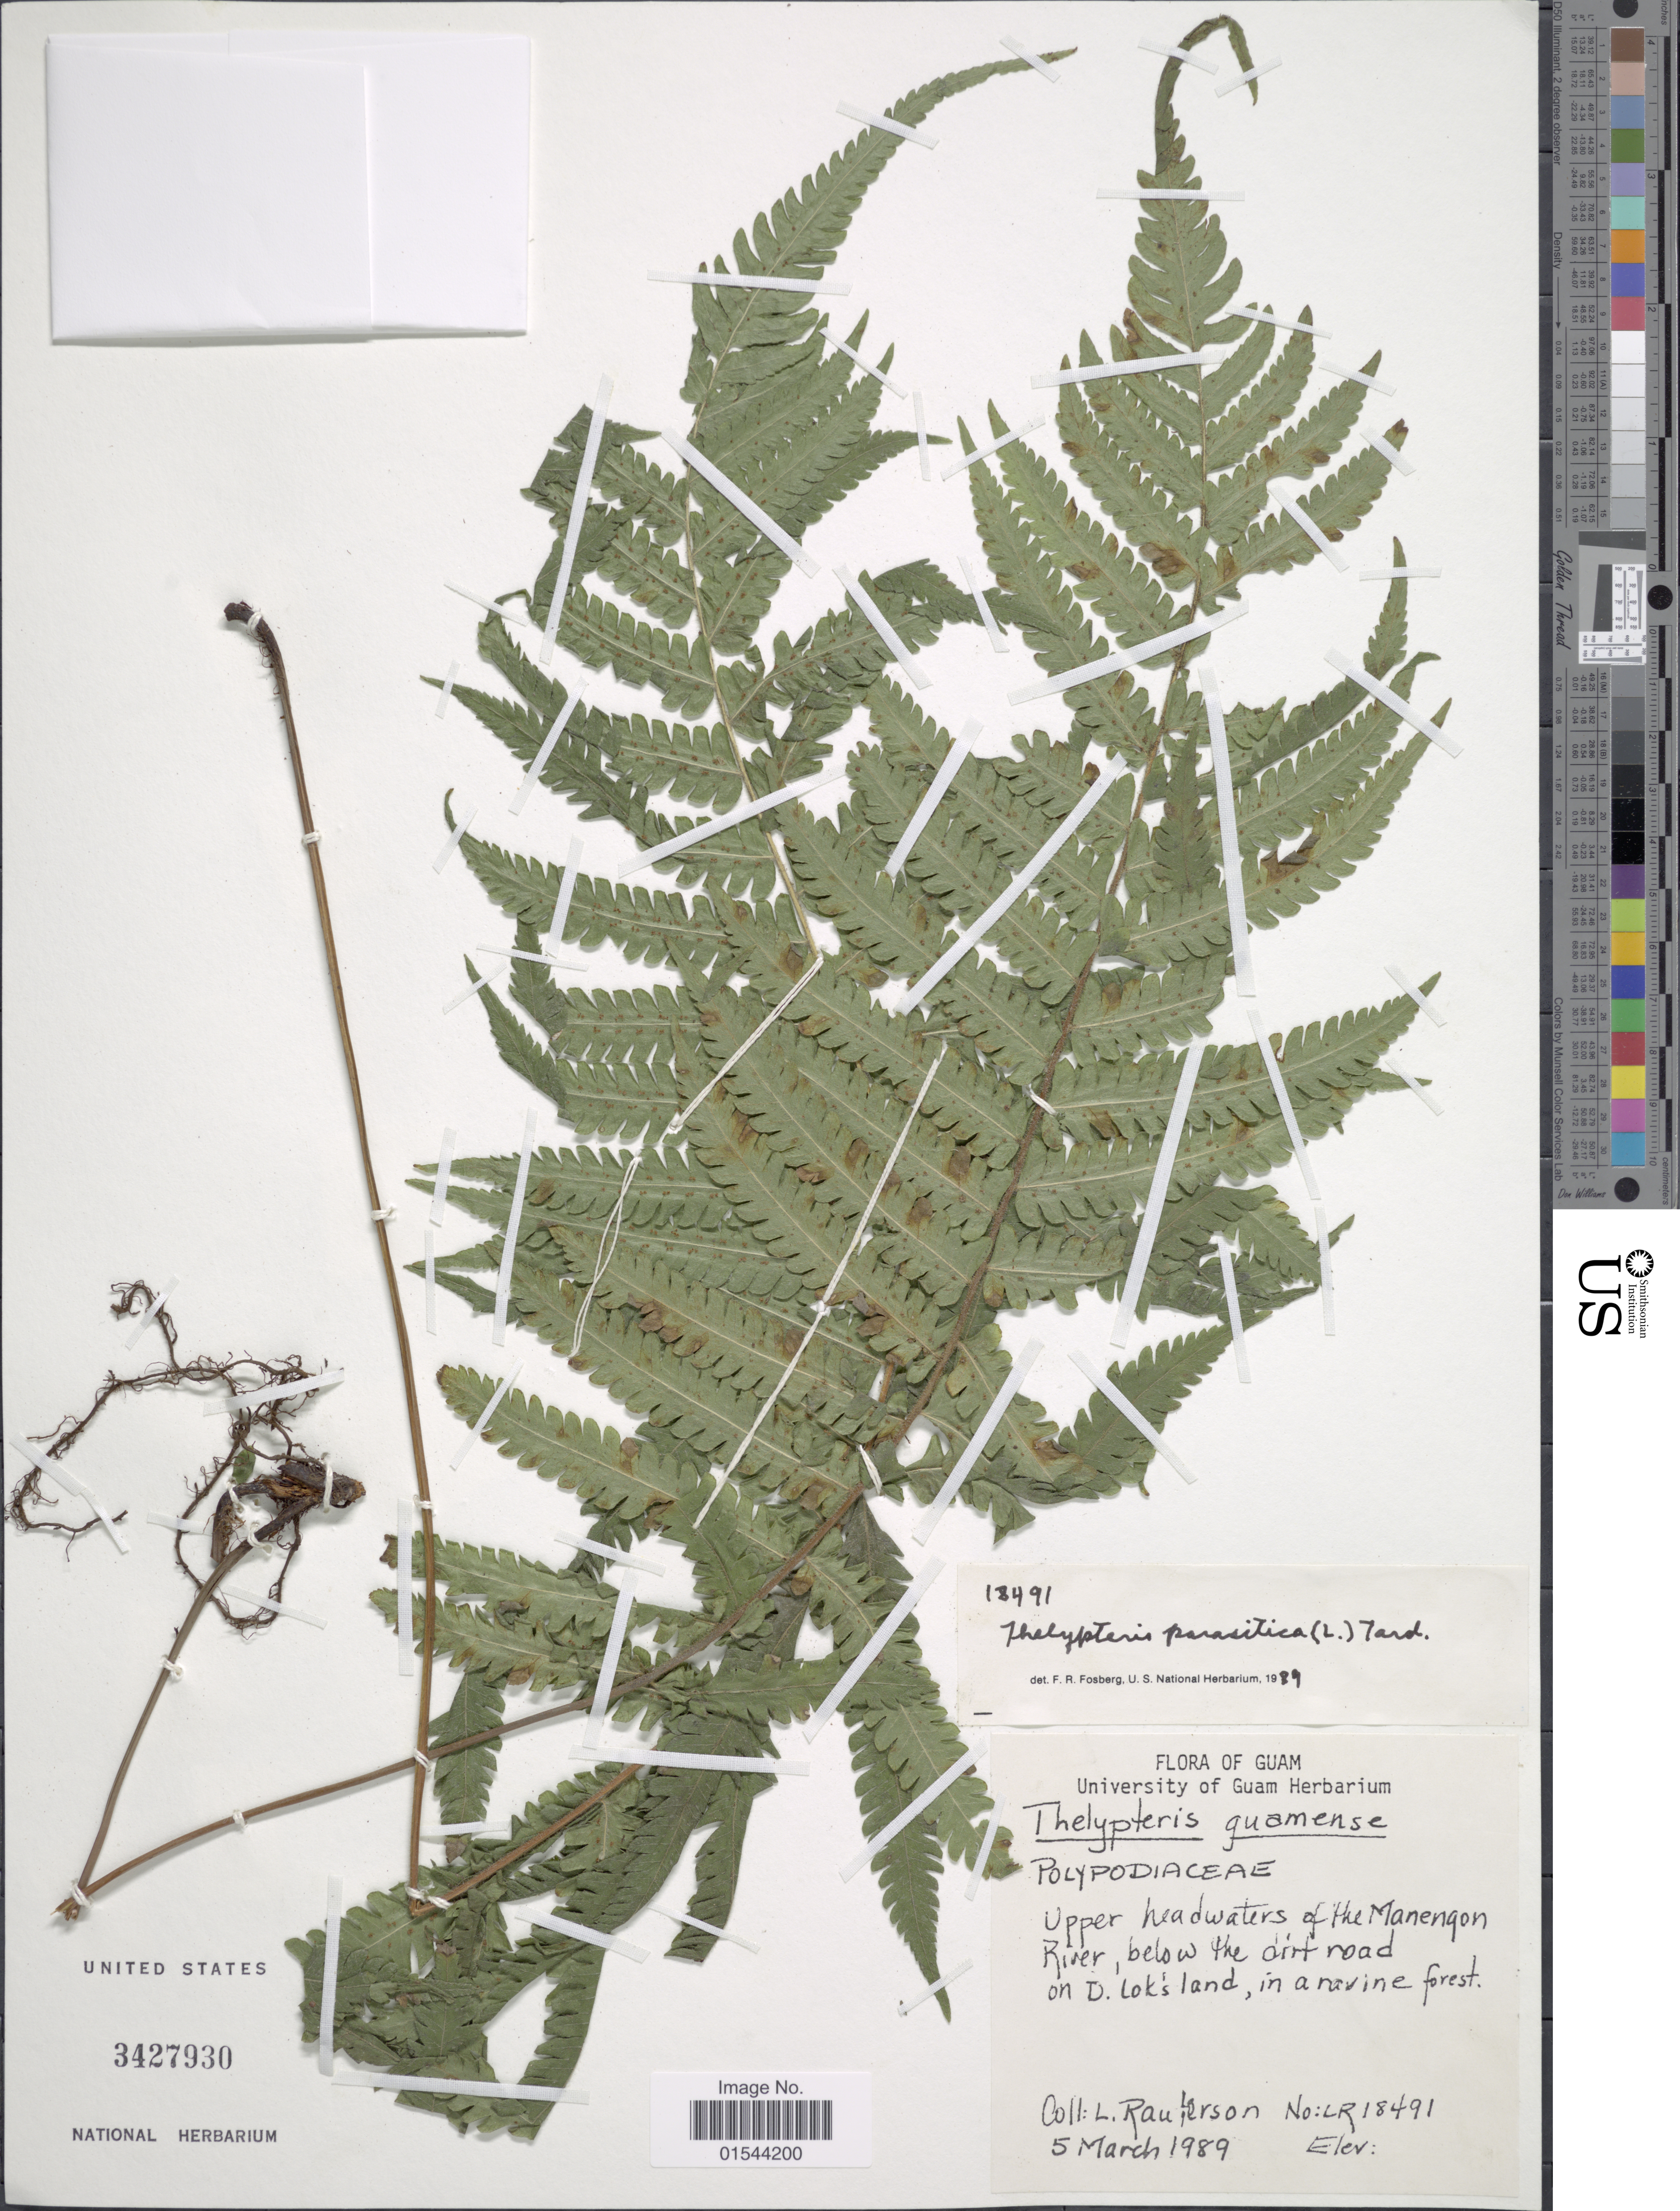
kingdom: Plantae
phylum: Tracheophyta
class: Polypodiopsida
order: Polypodiales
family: Thelypteridaceae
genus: Christella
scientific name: Christella parasitica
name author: (L.) H. Lév.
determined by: Wagner, W. L., (BOT), Smithsonian Institution - National Museum of Natural History (UNITED STATES)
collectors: L. Raulerson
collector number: LR18491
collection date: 1989-03-05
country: Guam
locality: Upper headwaters of the Manenhon River, below the antroad on D.Lok'sland, in a ravine forest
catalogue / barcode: US 3427930